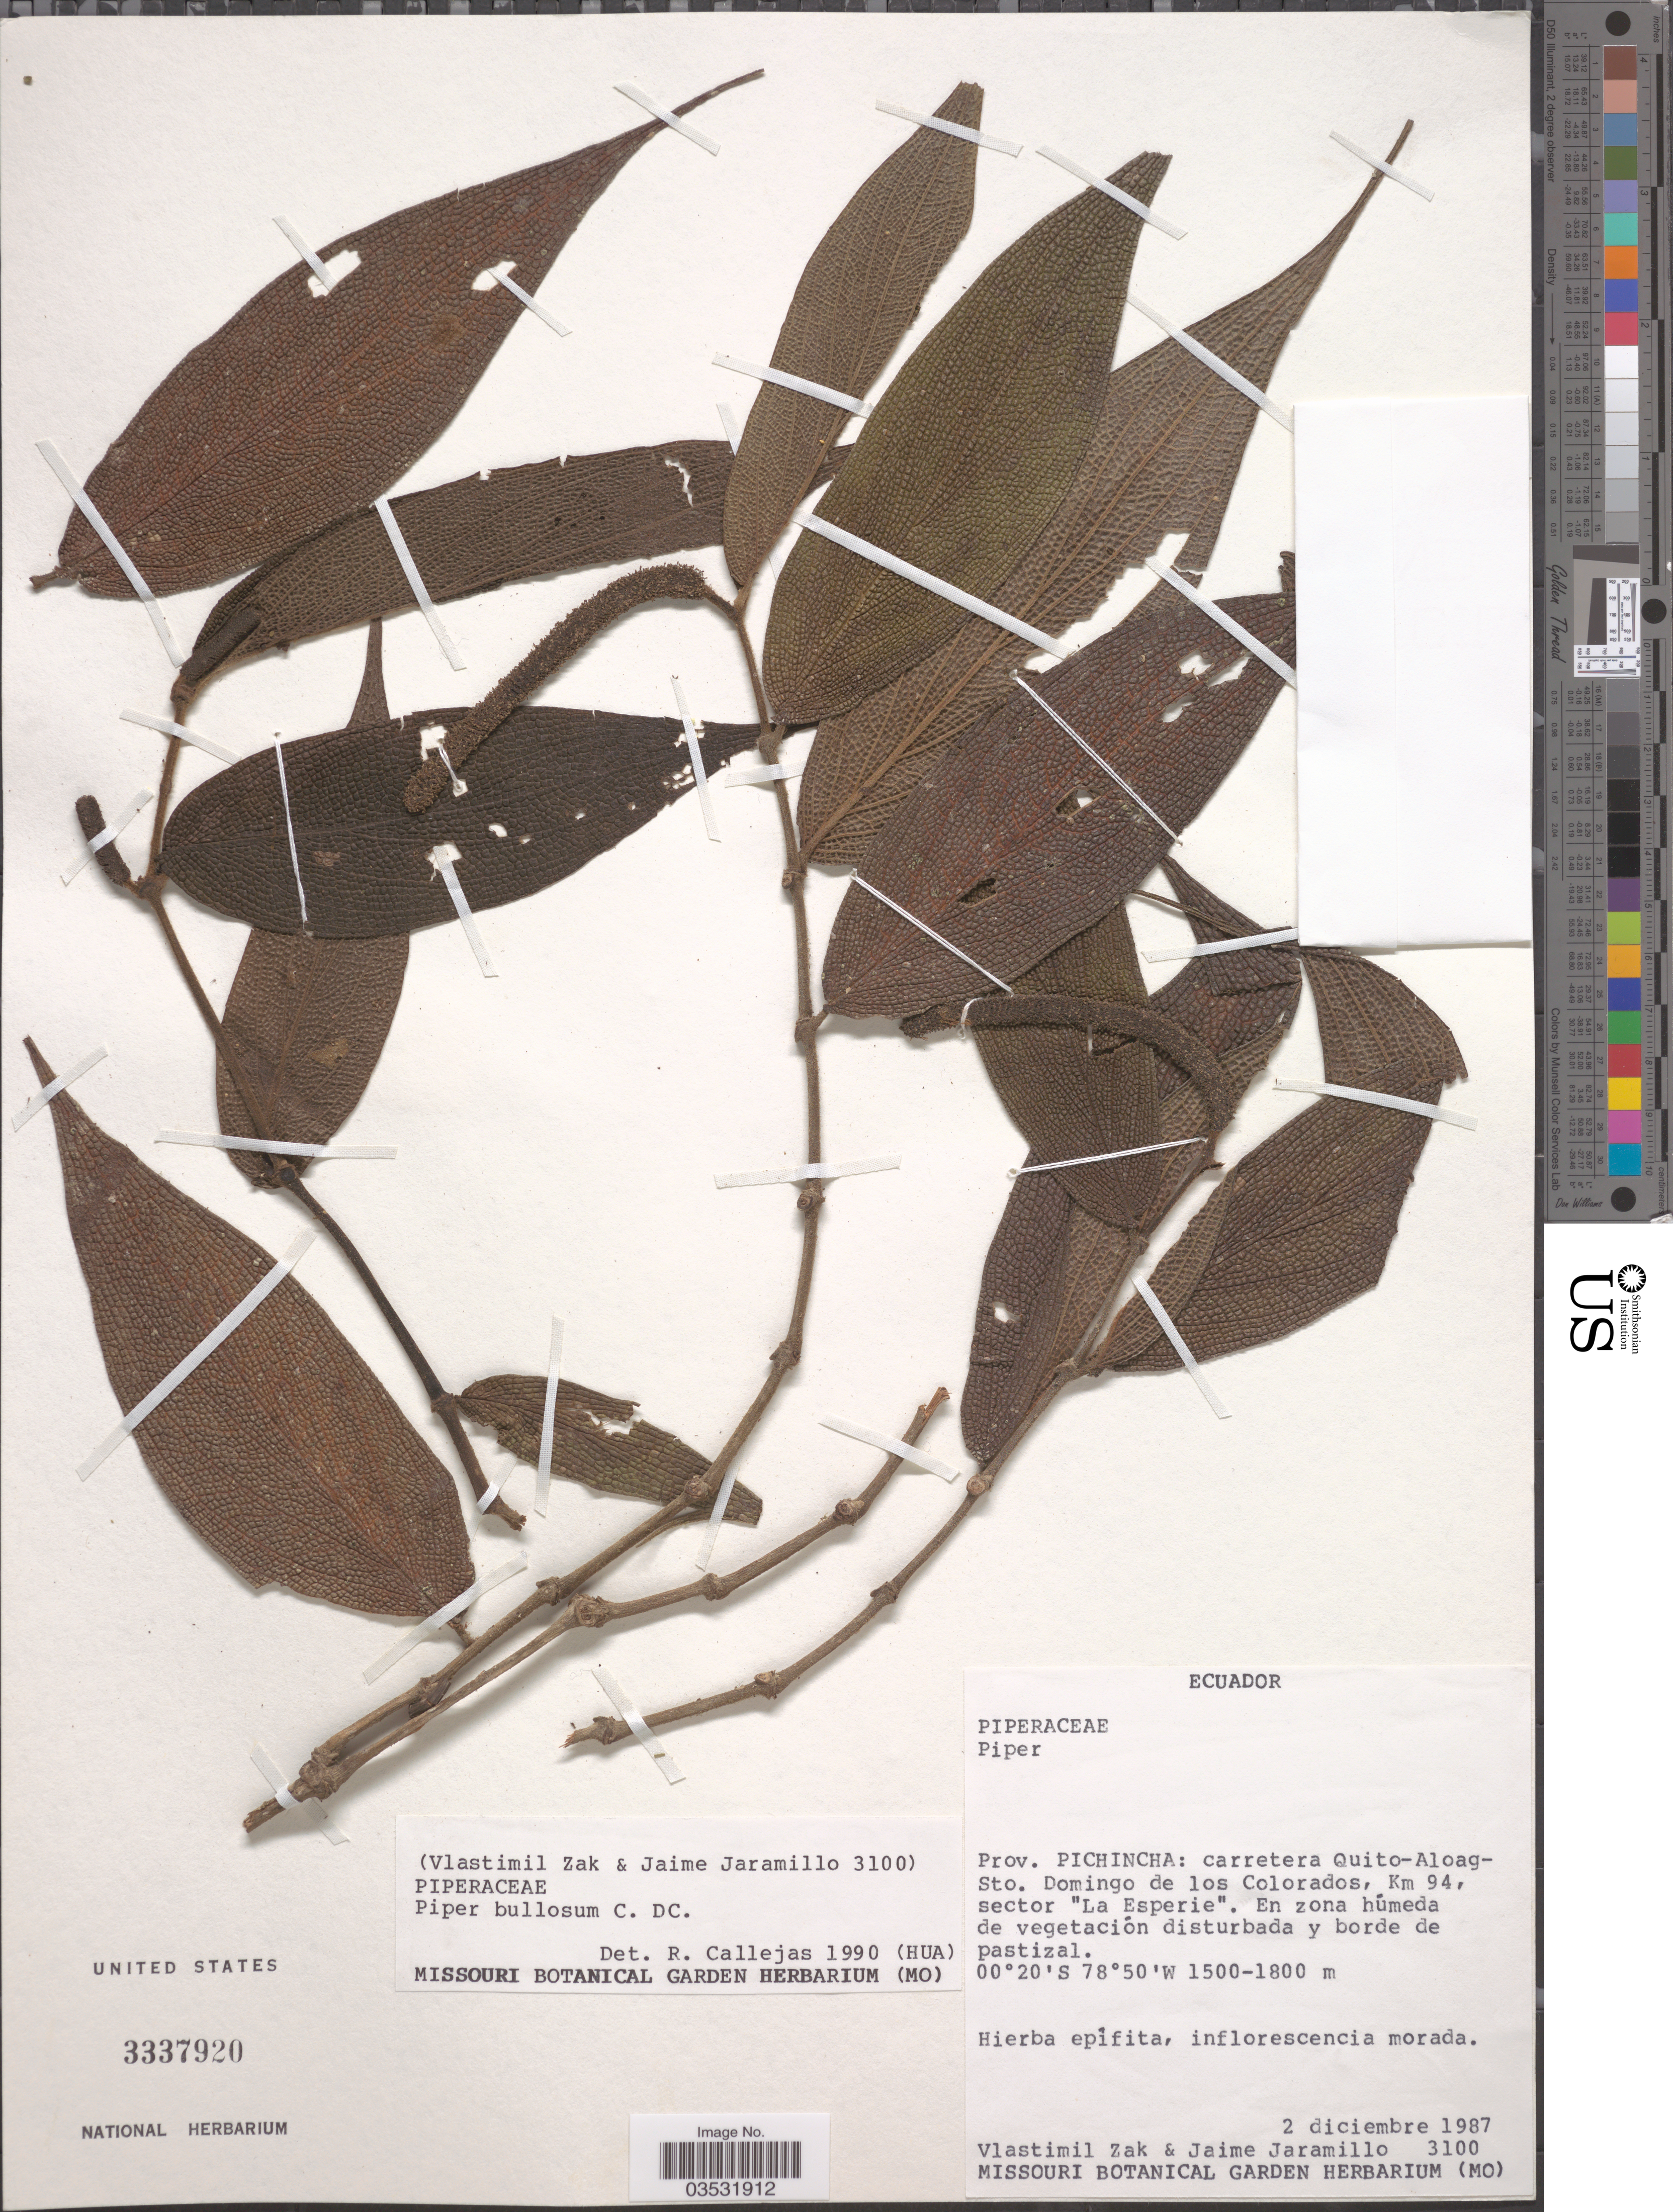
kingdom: Plantae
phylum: Tracheophyta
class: Magnoliopsida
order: Piperales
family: Piperaceae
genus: Piper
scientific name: Piper bullosum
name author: C. DC.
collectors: V. Zak & J. Jaramillo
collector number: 3100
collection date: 1987-12-02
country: Ecuador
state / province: Pichincha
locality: Carretera Quito-Aloag-Sto. Domingo de los Colorados, Km 94, sector 'La Esperie'. En zona húmeda de vegetación disturbada y borde de pastizal.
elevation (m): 1500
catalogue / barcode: US 3337920